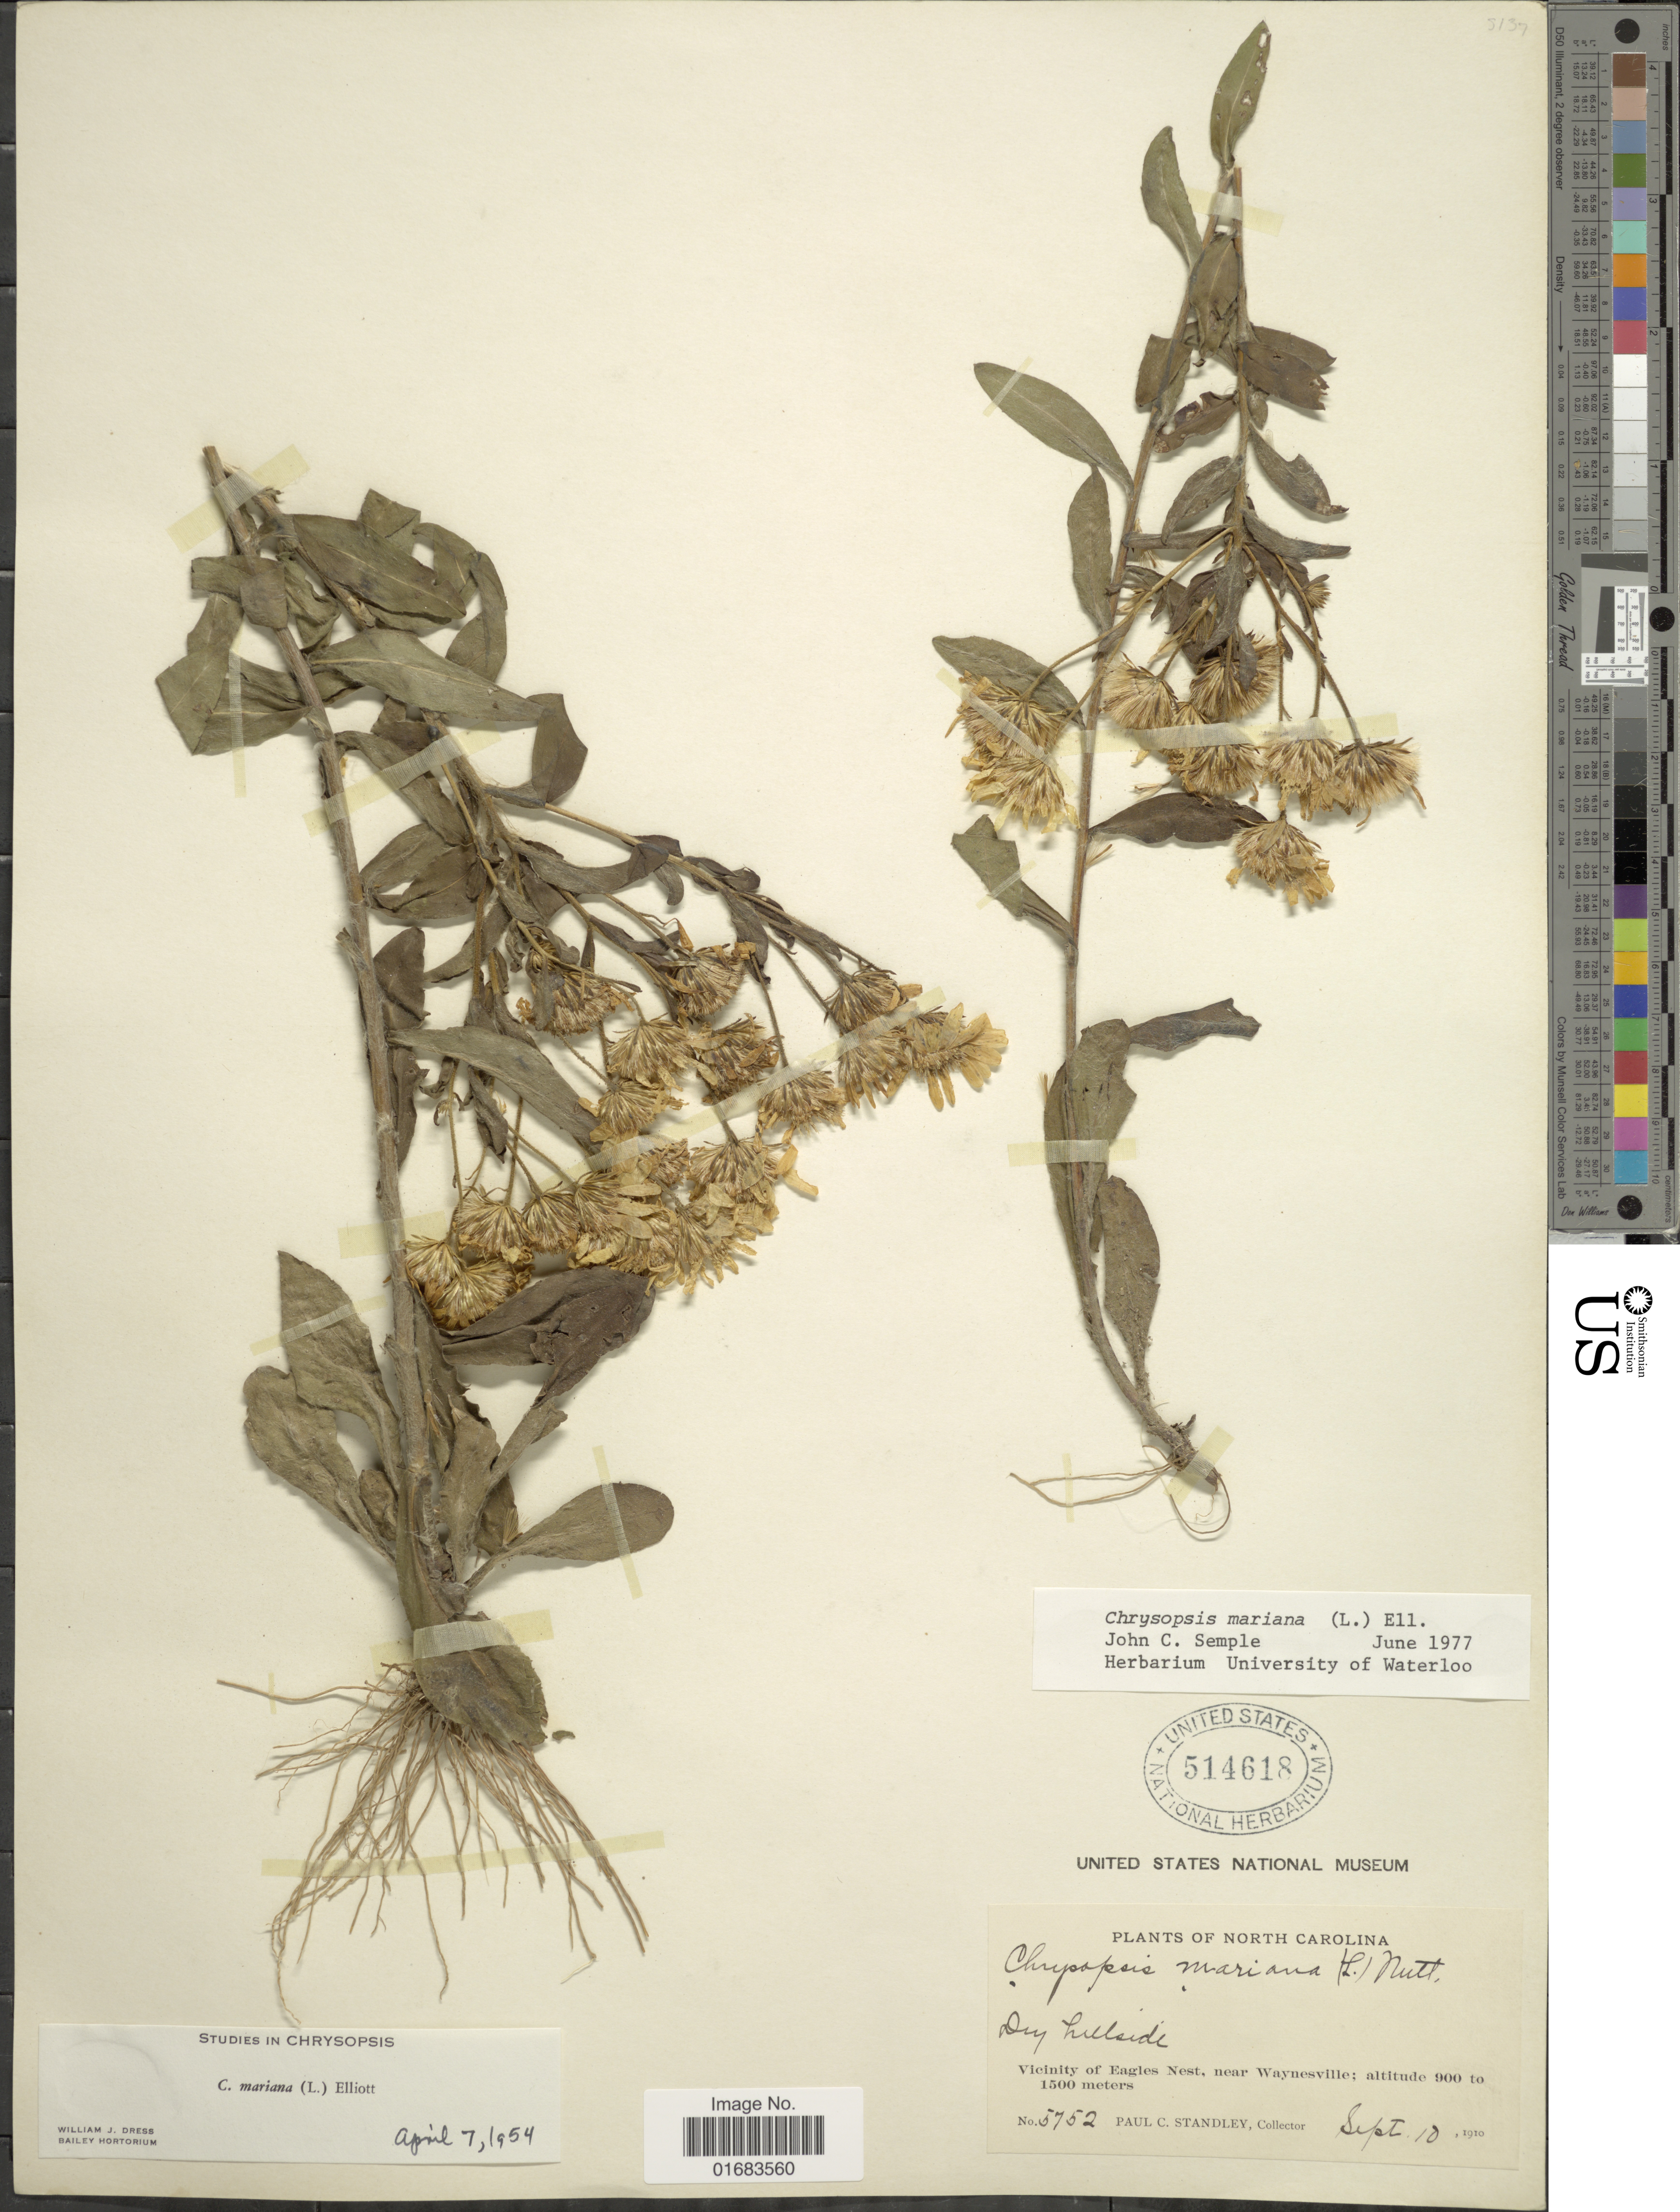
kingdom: Plantae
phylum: Tracheophyta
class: Magnoliopsida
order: Asterales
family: Asteraceae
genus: Chrysopsis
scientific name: Chrysopsis mariana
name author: (L.) Elliott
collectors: P. C. Standley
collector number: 5752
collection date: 1910-09-10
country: United States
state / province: North Carolina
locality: Vicinity of Eagles Nest, near Waynesville.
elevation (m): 900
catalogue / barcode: US 514618